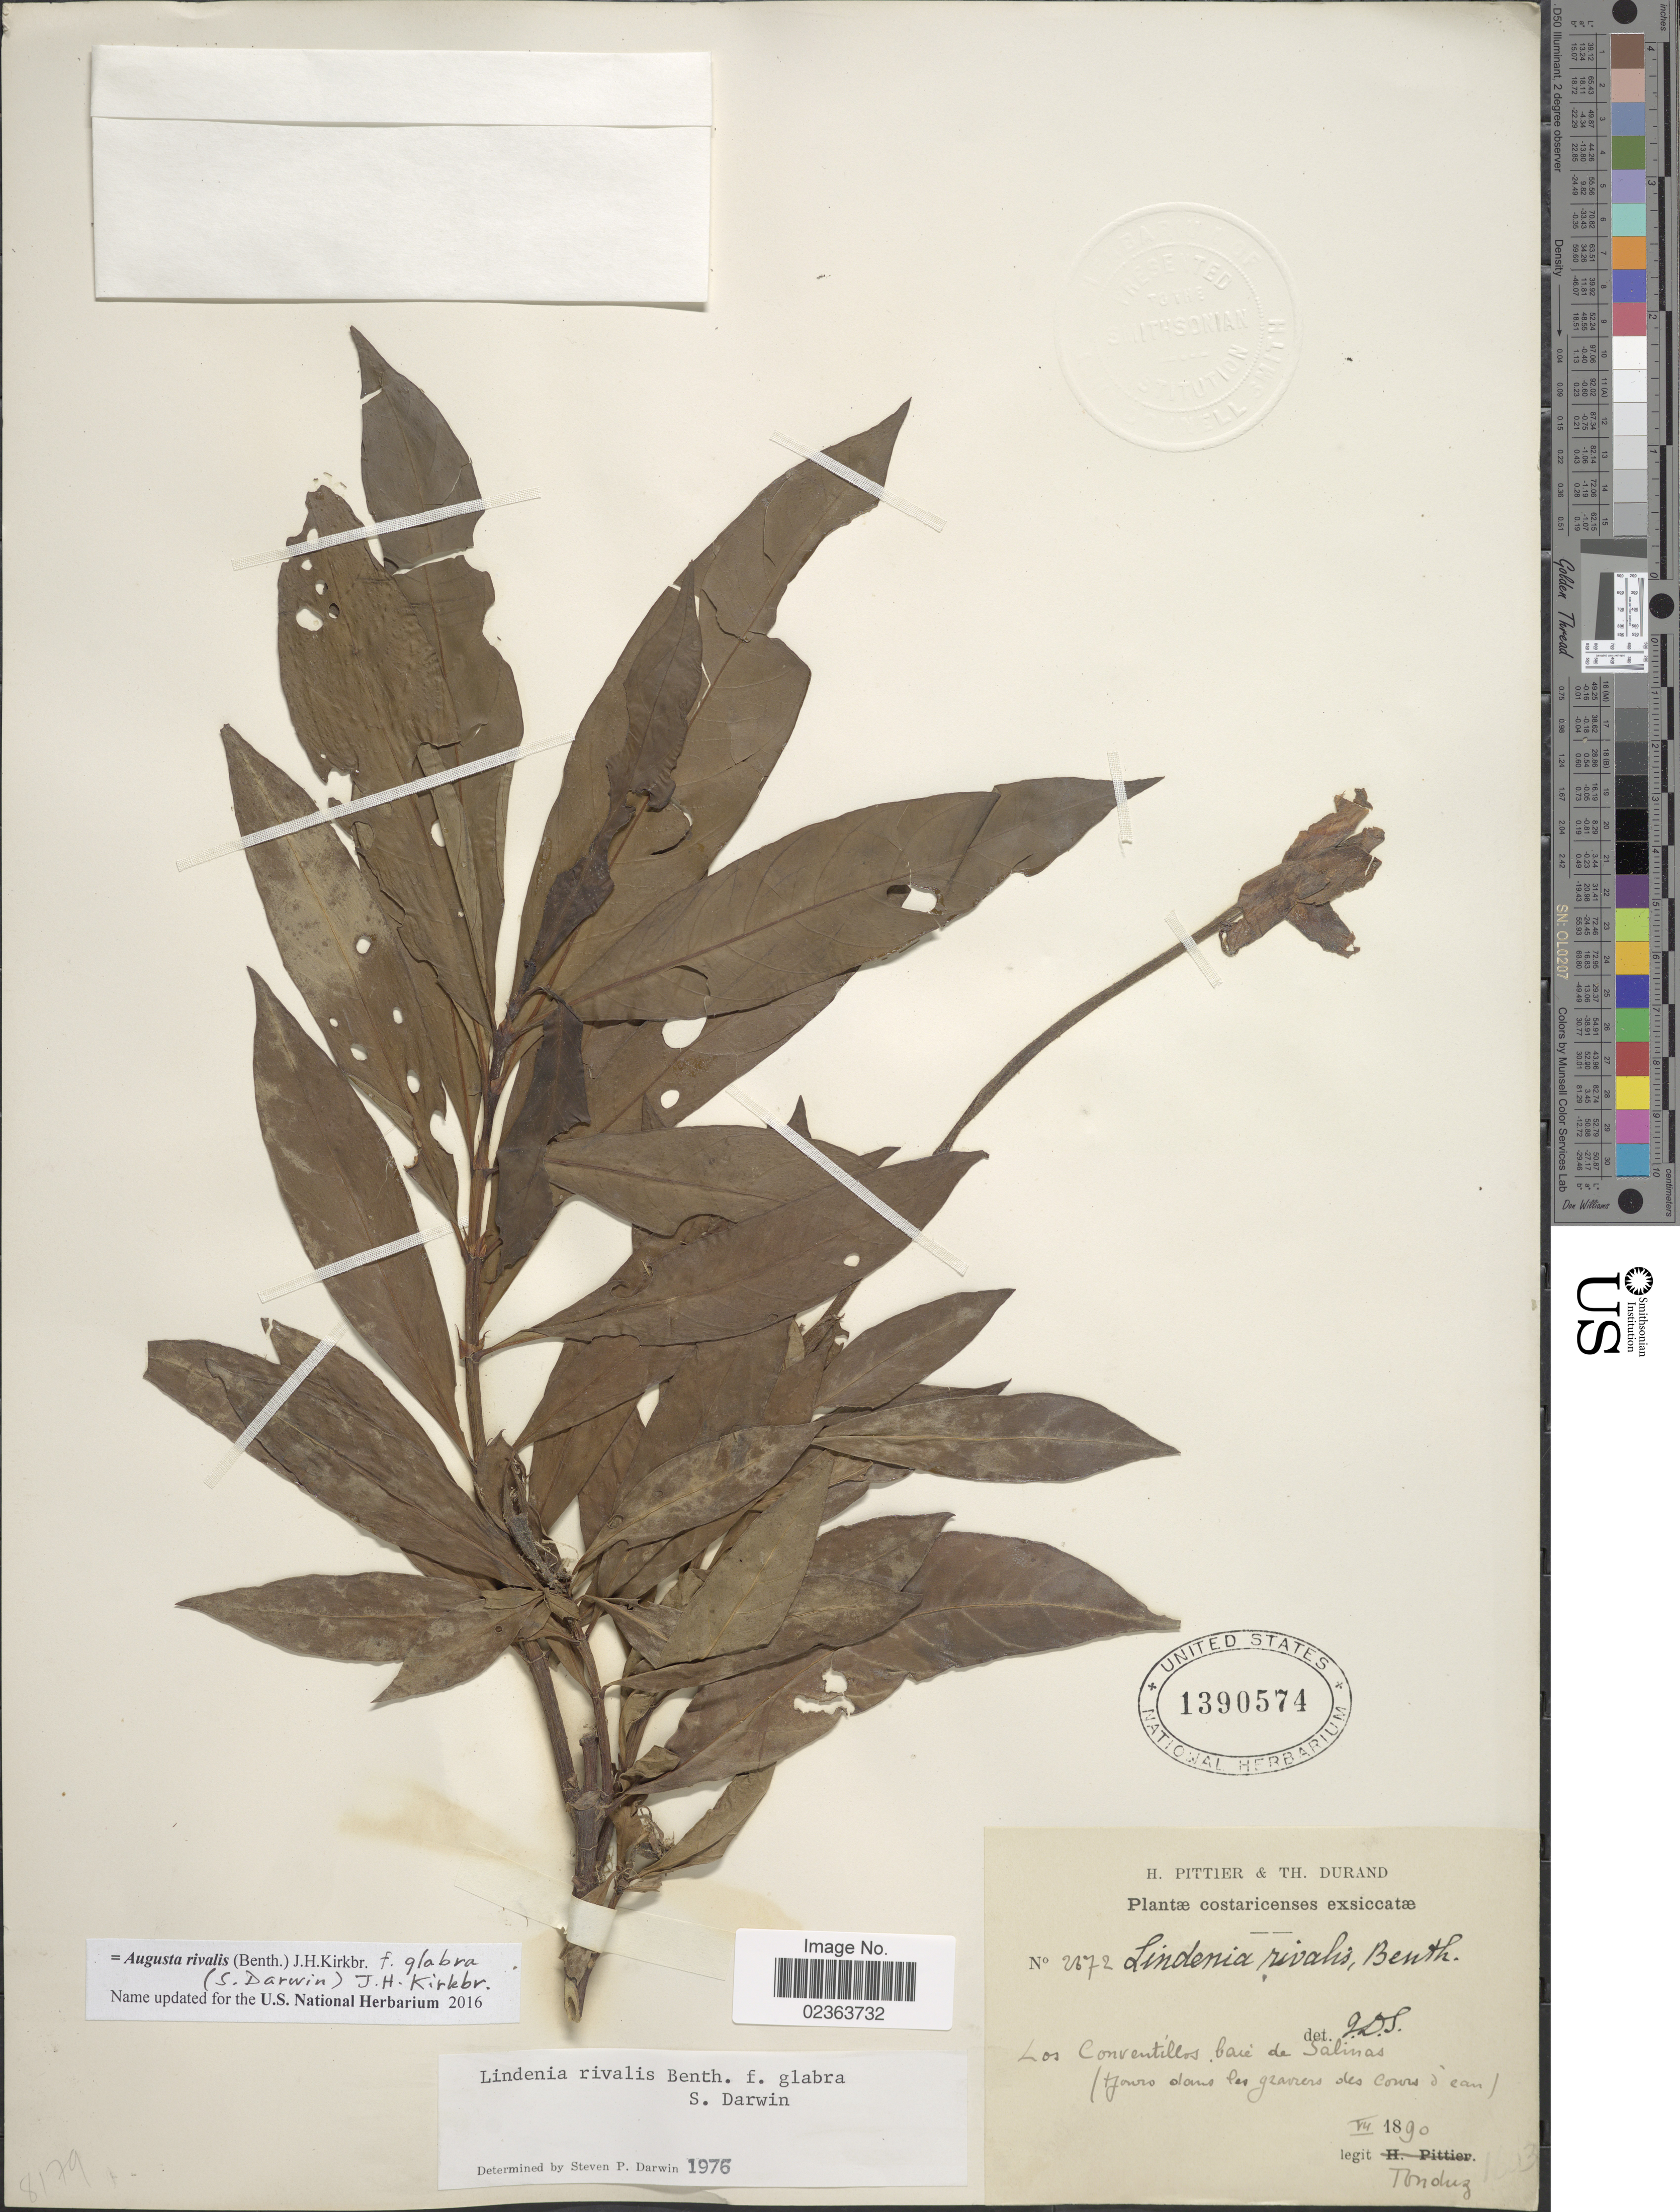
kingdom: Plantae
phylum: Tracheophyta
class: Magnoliopsida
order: Gentianales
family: Rubiaceae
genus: Augusta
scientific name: Augusta rivalis f. glabra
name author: (S.P. Darwin) J.H. Kirkbr.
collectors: A. Tonduz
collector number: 2672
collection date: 1890-07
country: Costa Rica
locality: Los Conventillos baie de Salinas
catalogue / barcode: US 1390574